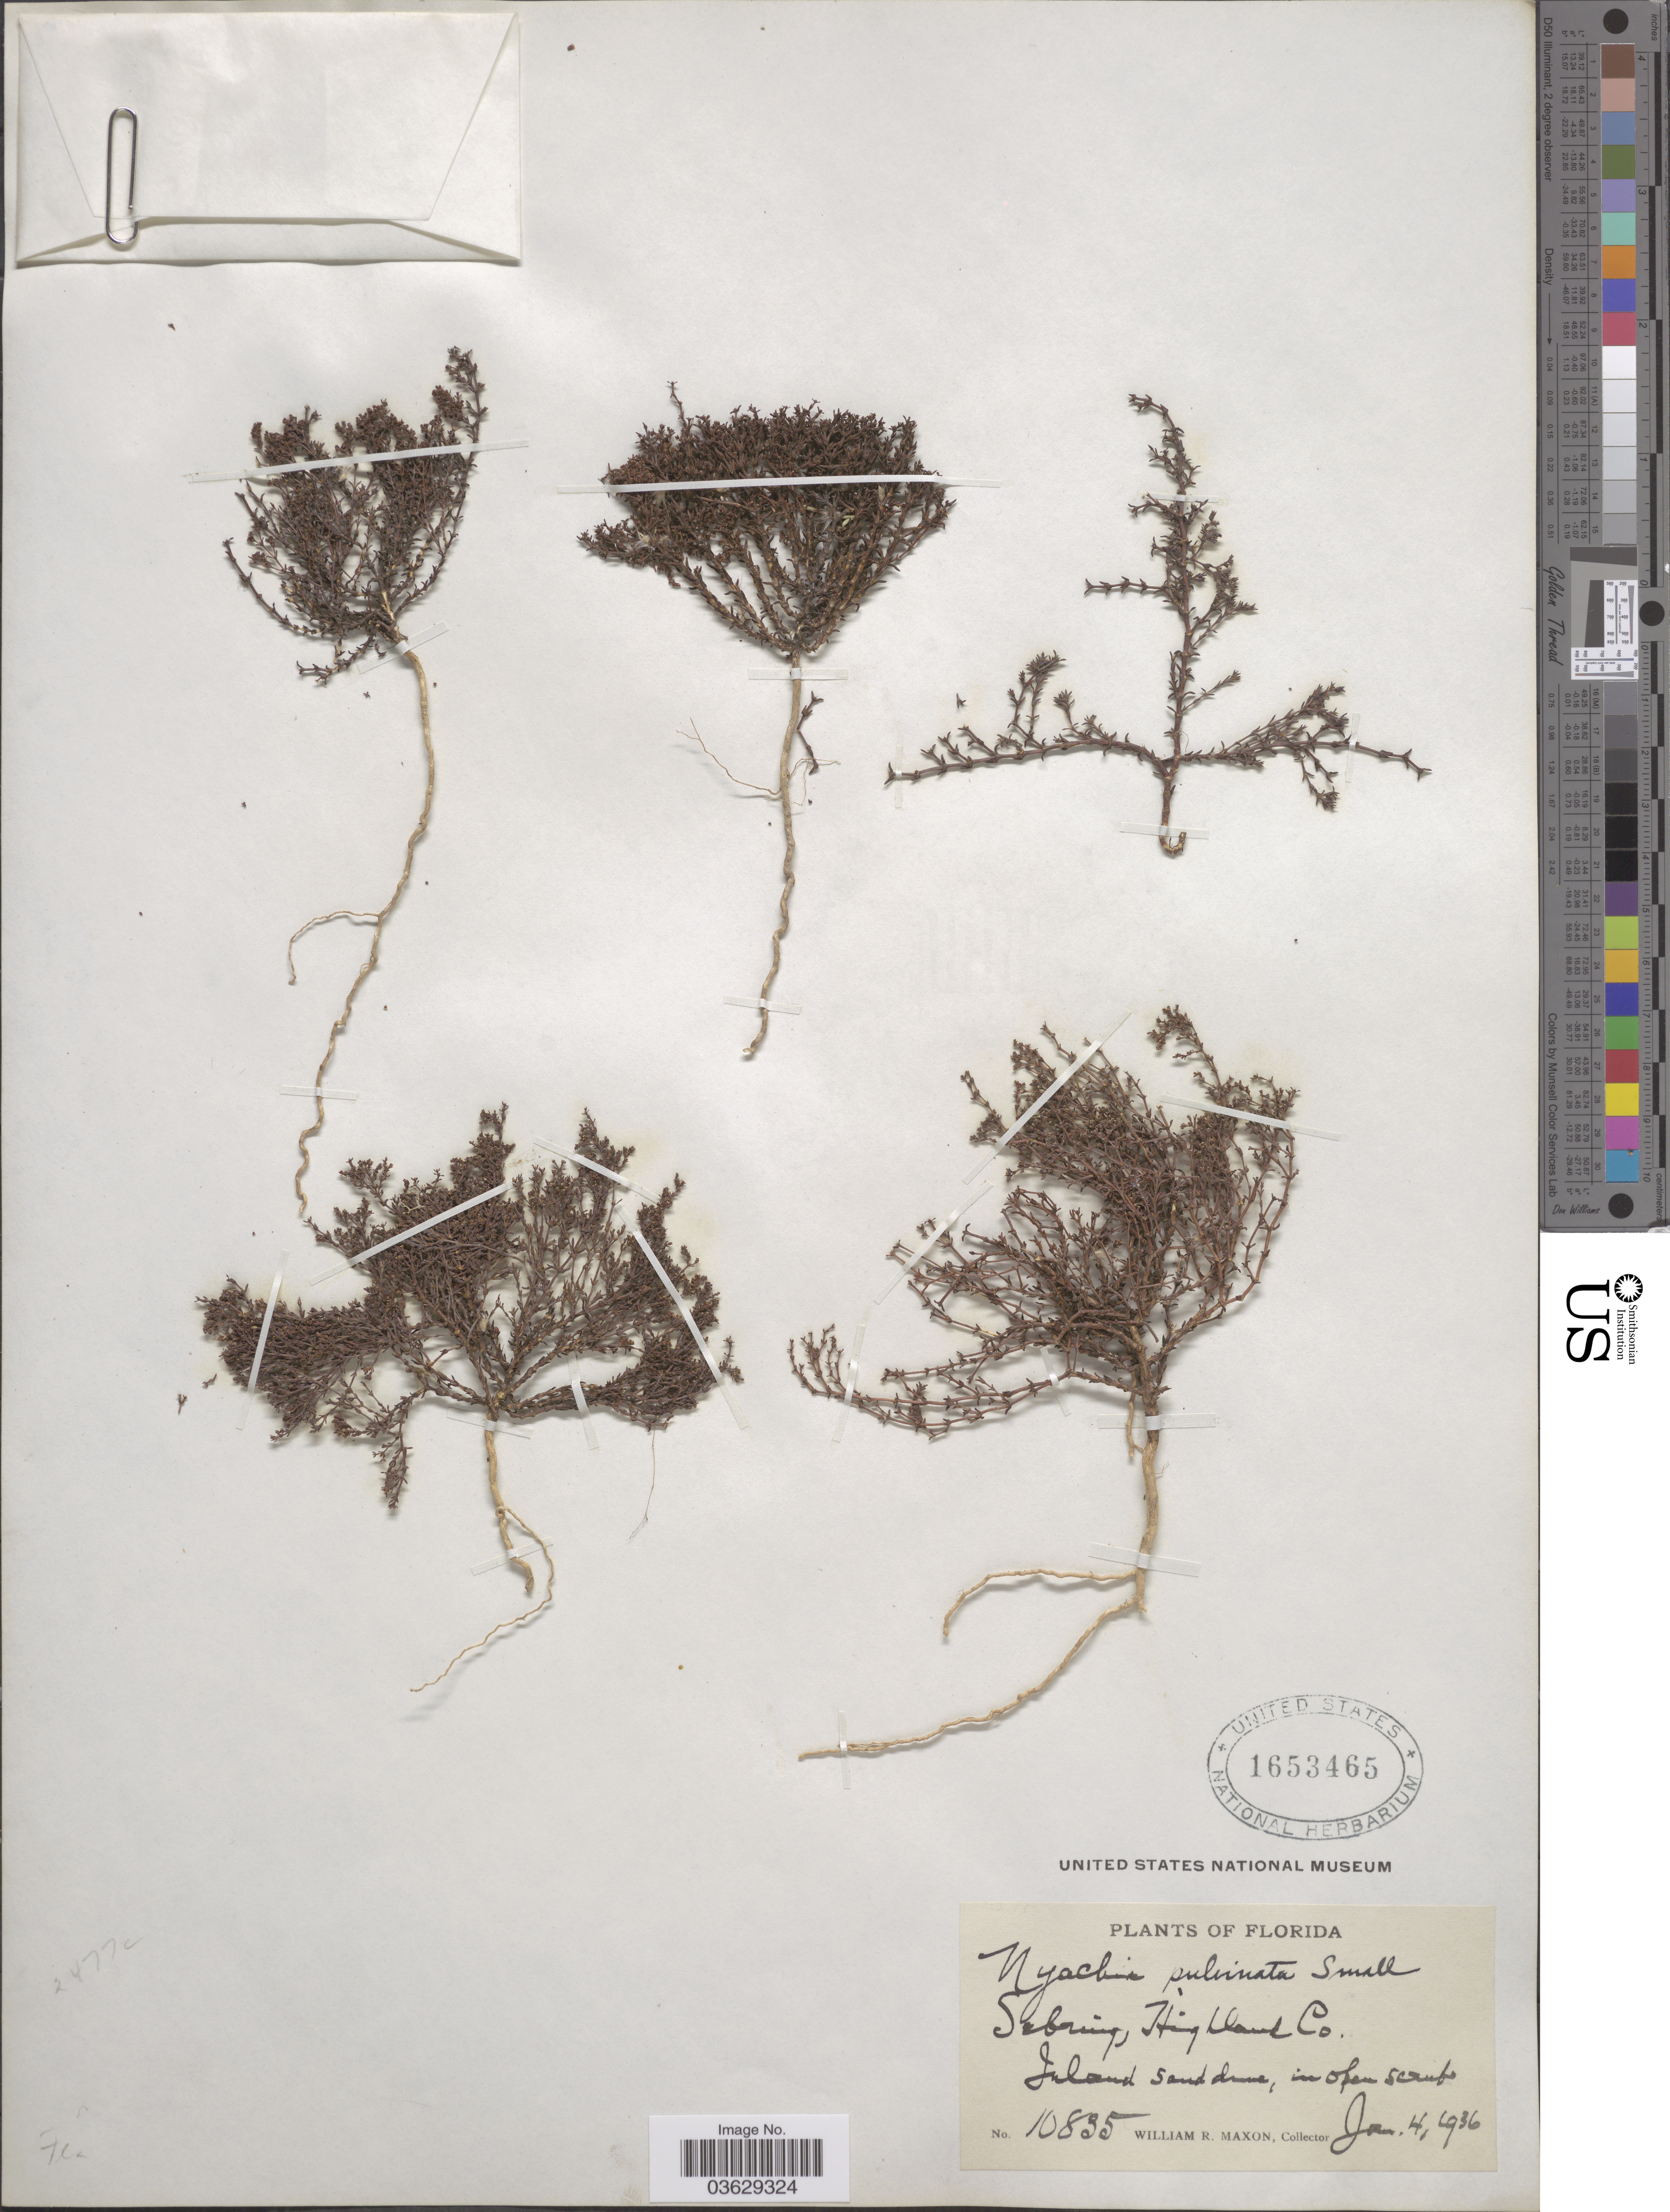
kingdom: Plantae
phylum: Tracheophyta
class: Magnoliopsida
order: Caryophyllales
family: Caryophyllaceae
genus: Paronychia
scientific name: Paronychia chartacea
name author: Fernald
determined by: Strong, Mark T., (BOT), Smithsonian Institution - National Museum of Natural History (UNITED STATES)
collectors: W. R. Maxon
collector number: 10835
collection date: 1936-01-04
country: United States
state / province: Florida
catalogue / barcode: US 1653465